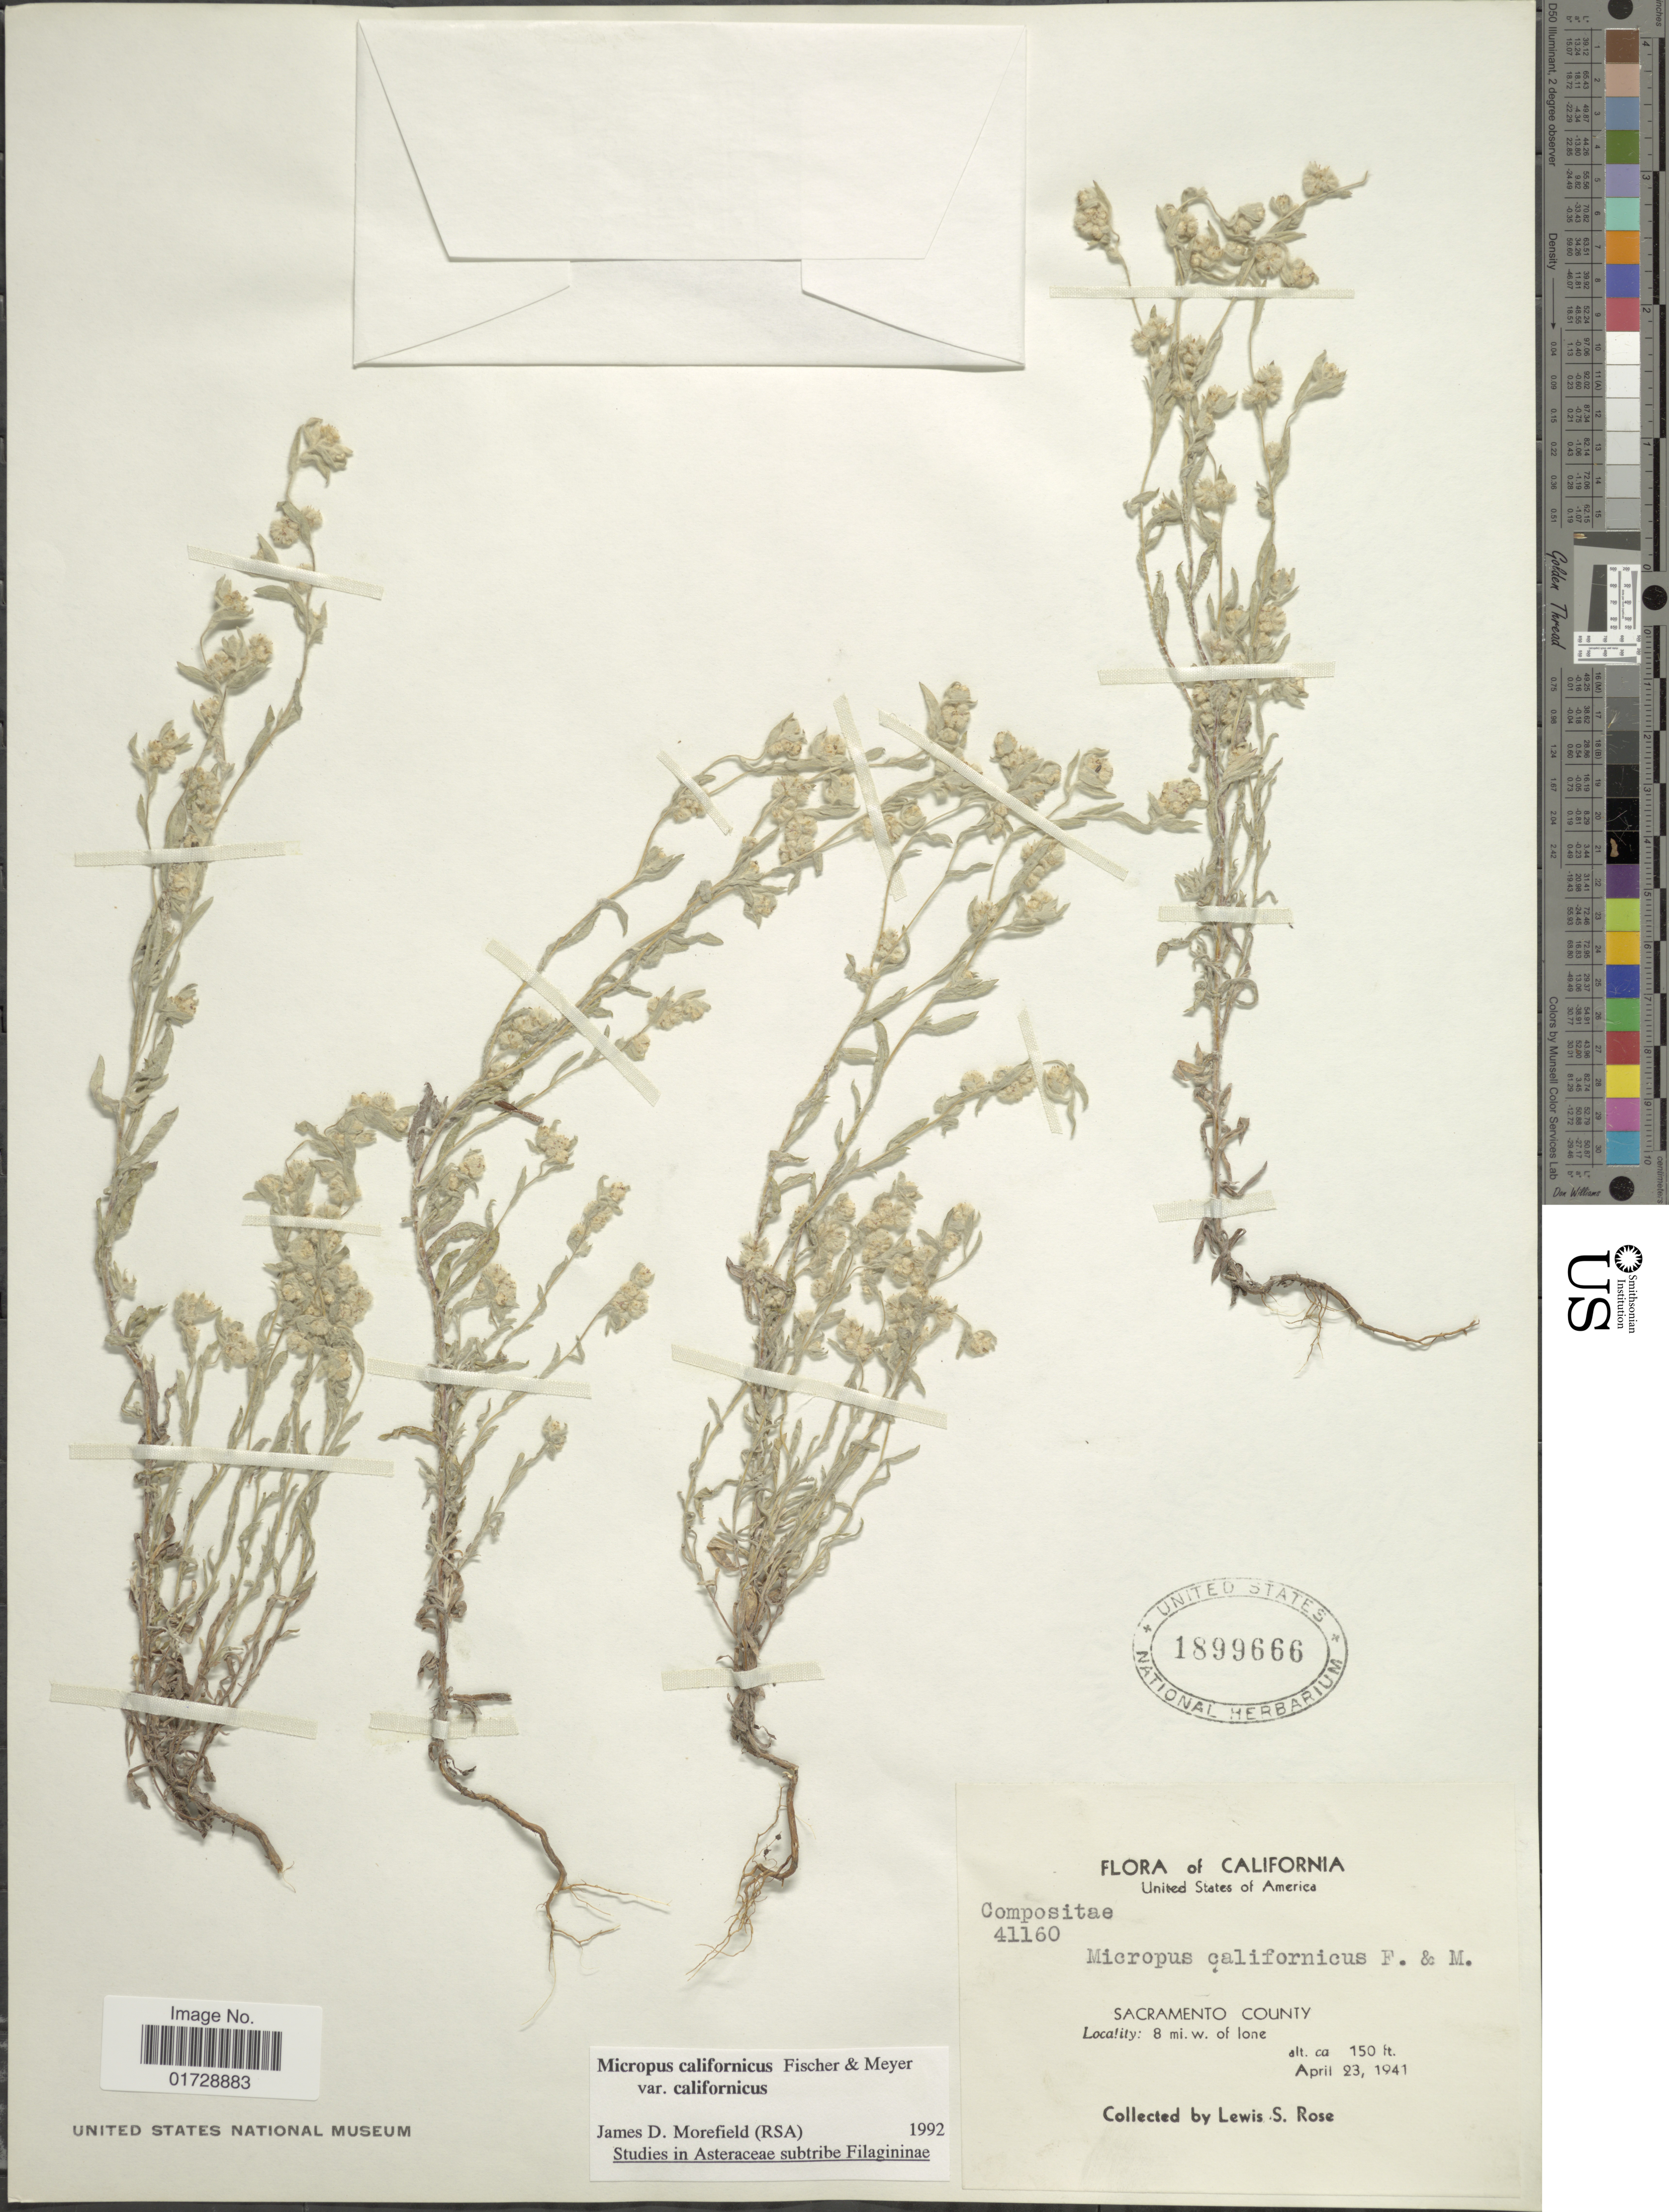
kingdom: Plantae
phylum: Tracheophyta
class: Magnoliopsida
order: Asterales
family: Asteraceae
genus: Micropus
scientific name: Micropus californicus var. californicus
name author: Fisch. & C.A. Mey.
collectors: L. S. Rose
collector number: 41160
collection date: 1941-04-23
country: United States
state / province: California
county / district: Sacramento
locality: Sacramento County, 8 mi. w. of lone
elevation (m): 46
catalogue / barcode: US 1899666